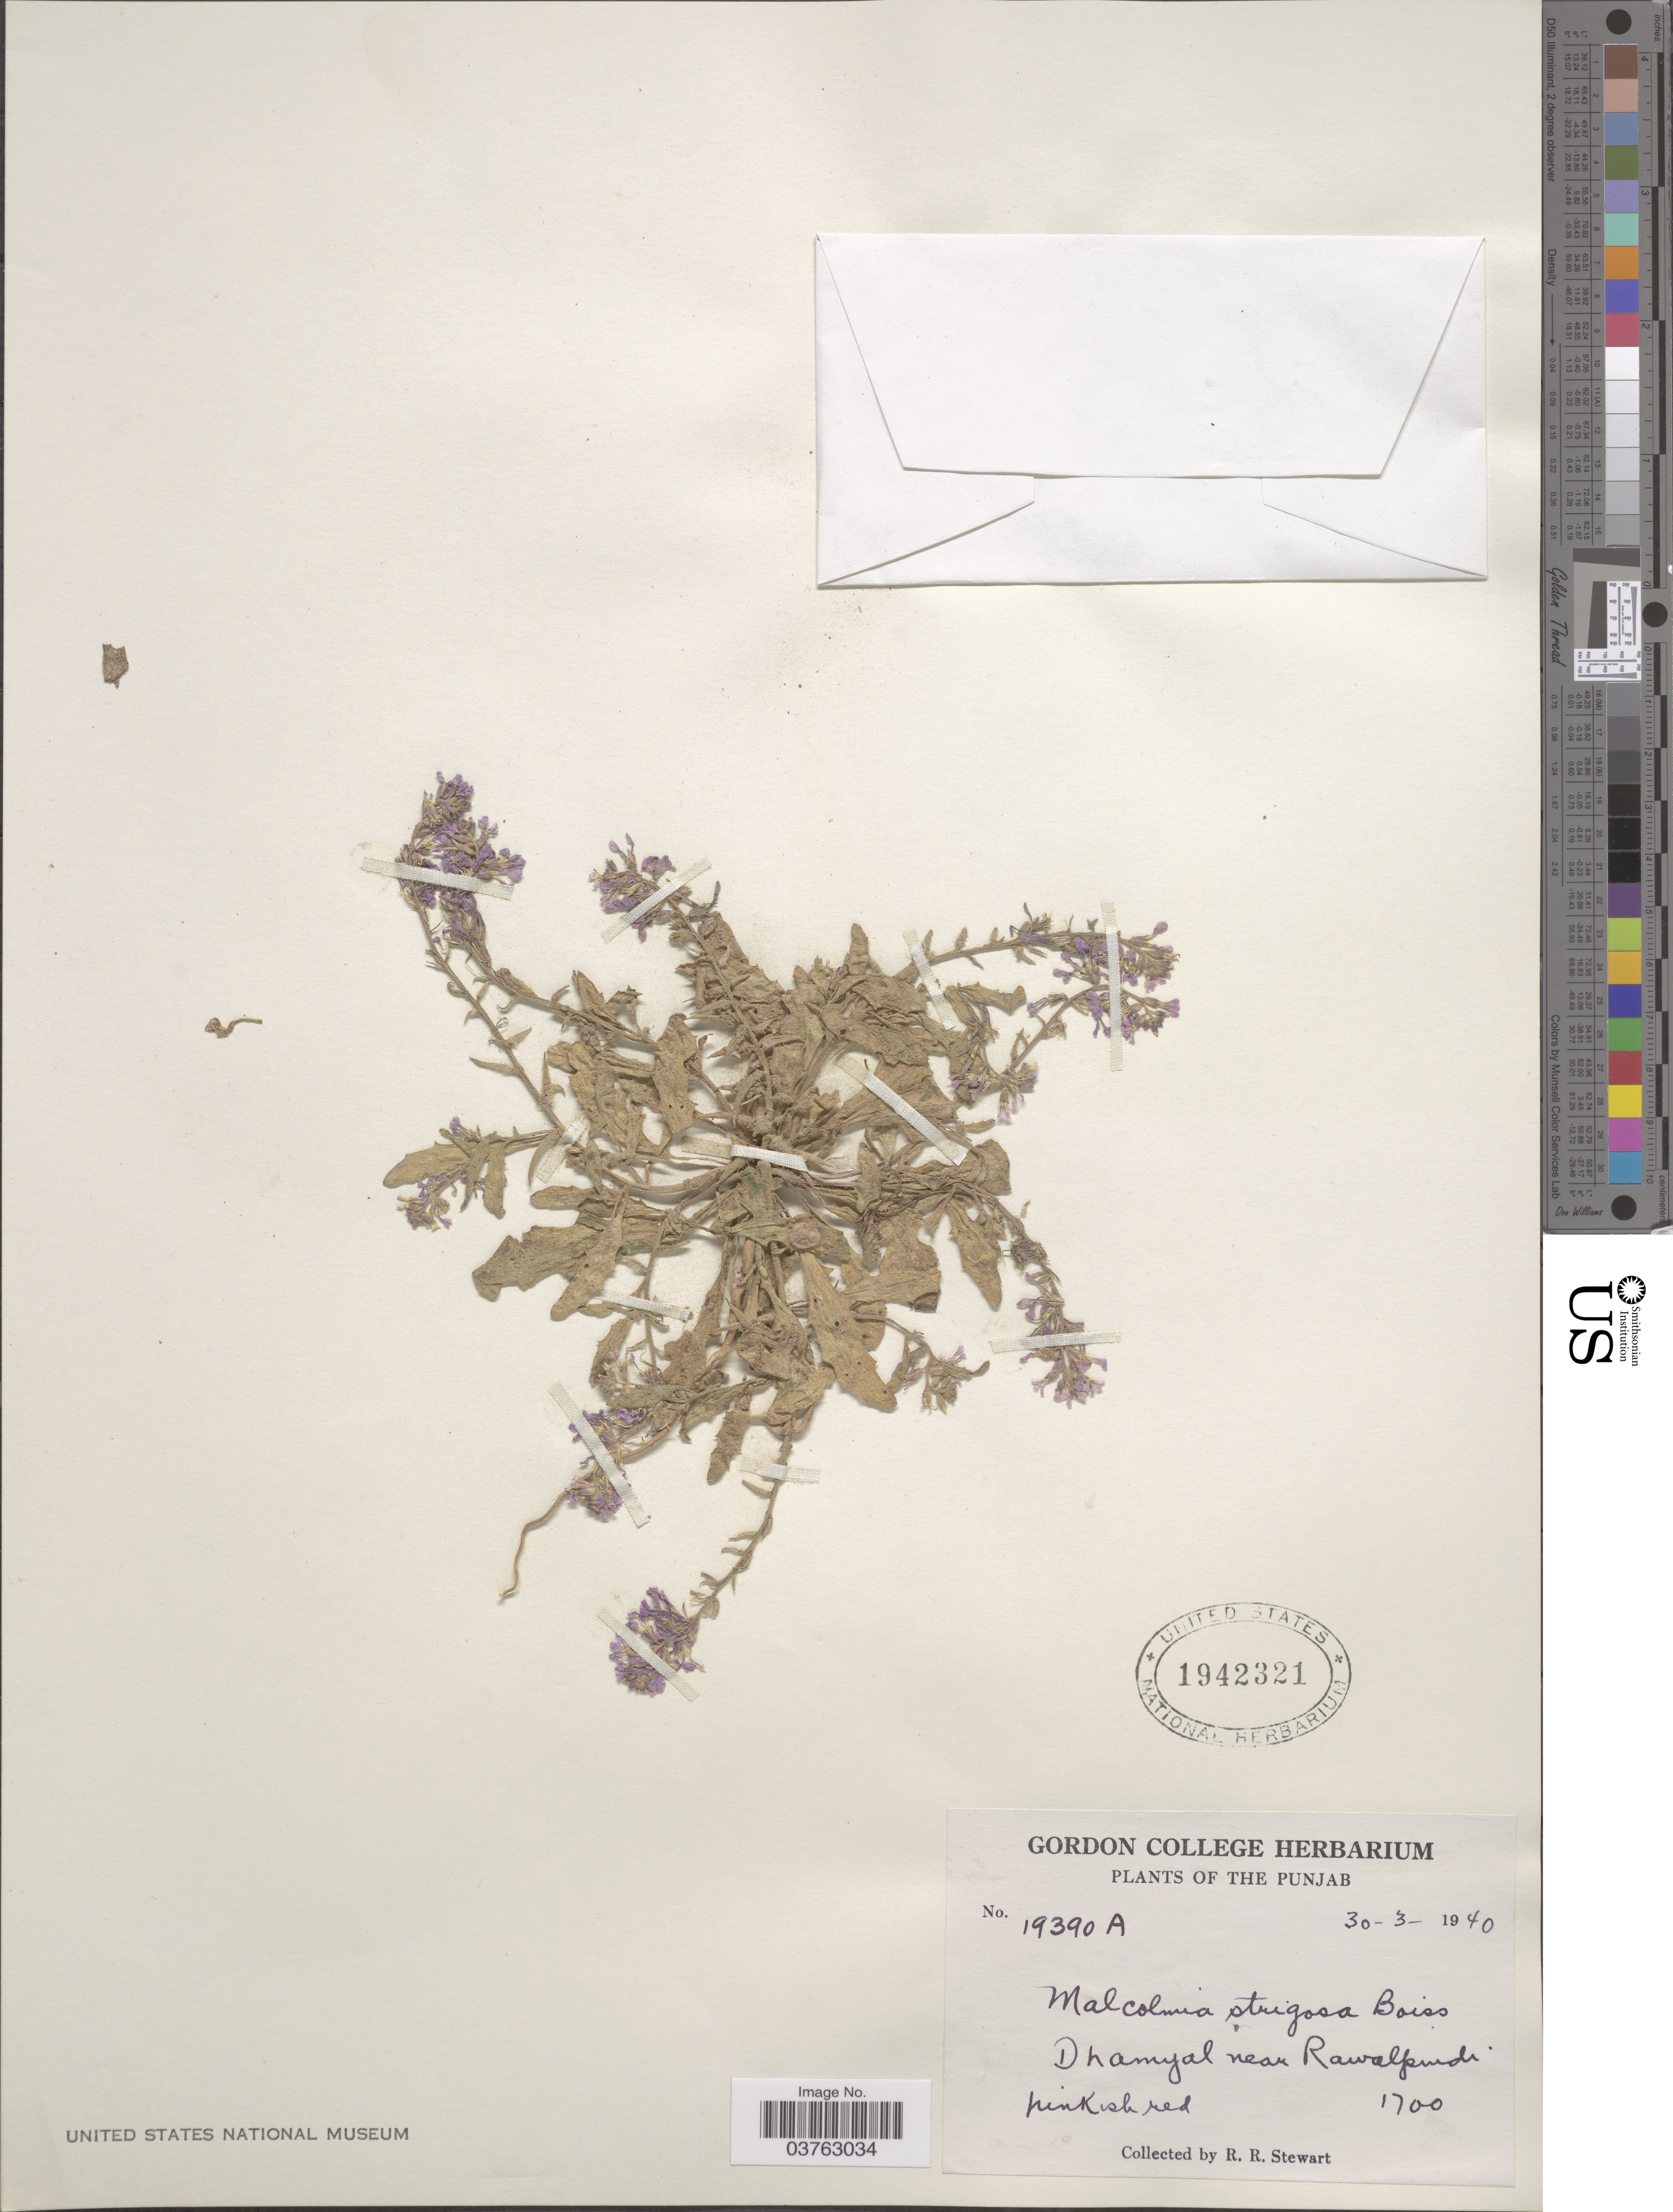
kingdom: Plantae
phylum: Tracheophyta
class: Magnoliopsida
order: Brassicales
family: Brassicaceae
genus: Malcolmia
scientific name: Malcolmia strigosa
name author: Boiss.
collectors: R. Stewart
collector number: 19390A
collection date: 1940-03-30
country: Pakistan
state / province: Punjab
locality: Dhamyal near Rawalpindi.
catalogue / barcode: US 1942321